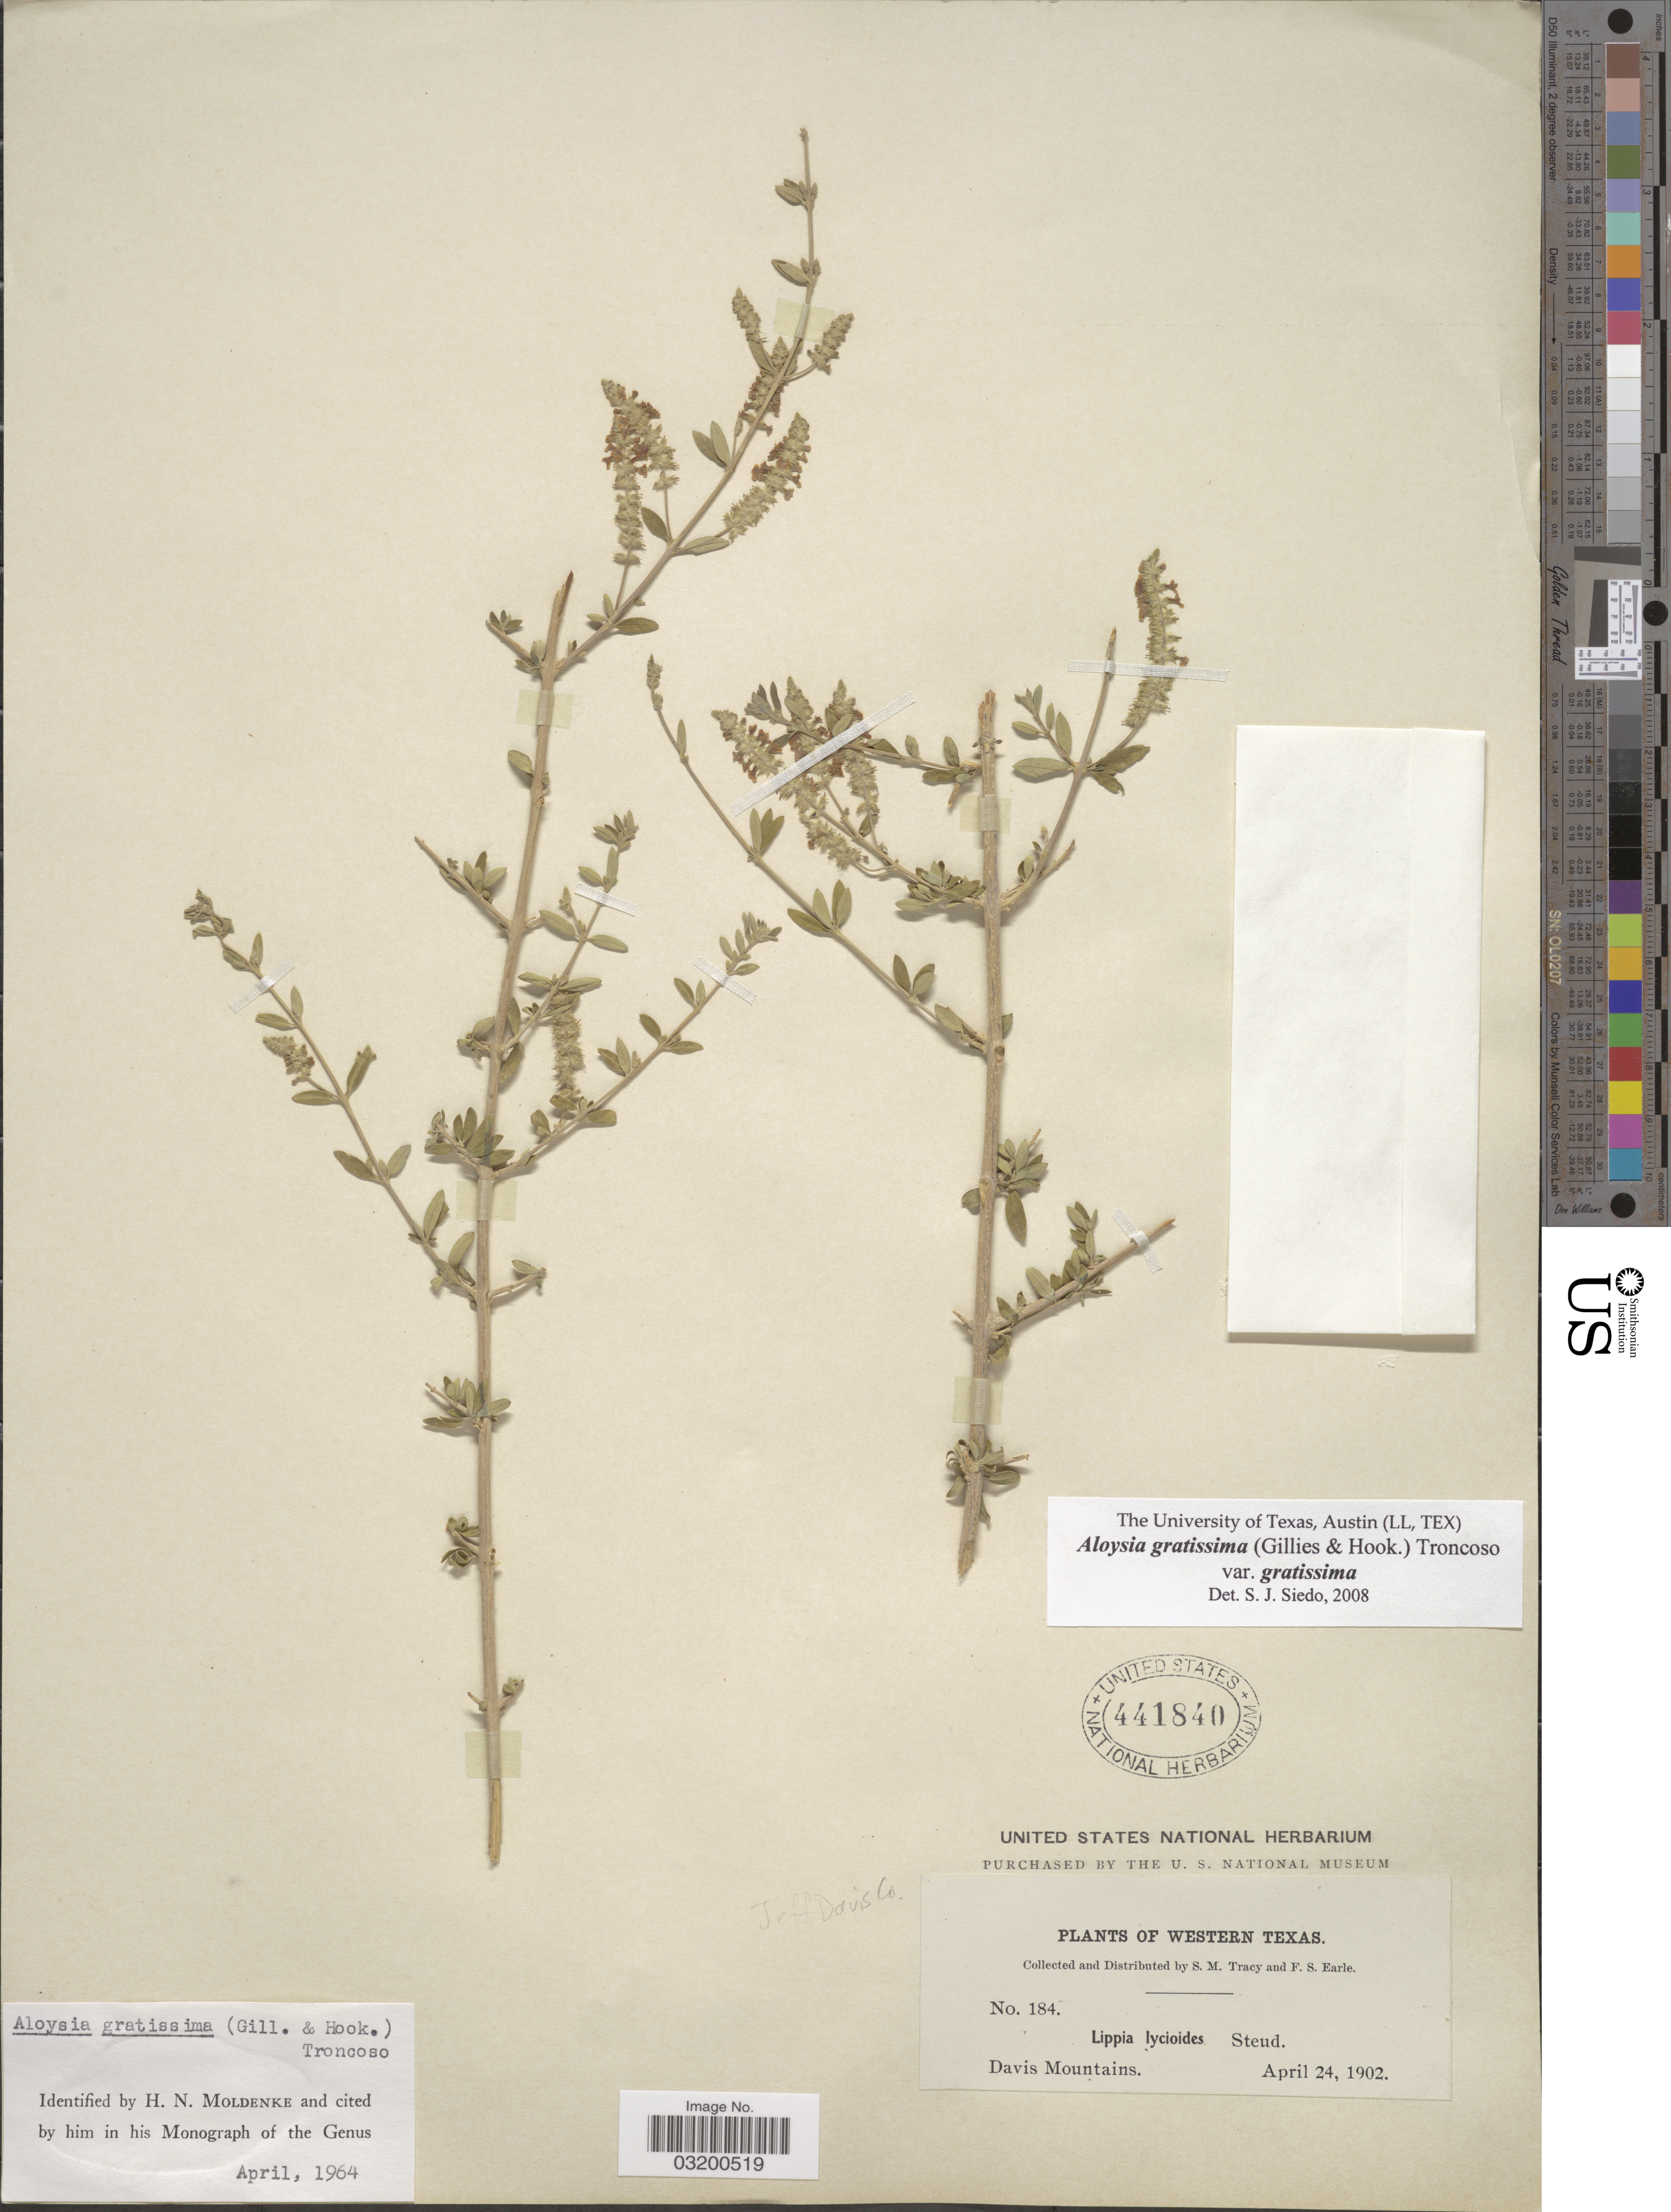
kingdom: Plantae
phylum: Tracheophyta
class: Magnoliopsida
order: Lamiales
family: Verbenaceae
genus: Aloysia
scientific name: Aloysia gratissima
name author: (Gillies & Hook.) Tronc.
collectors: S. M. Tracy & F. S. Earle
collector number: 184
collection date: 1902-04-24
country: United States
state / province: Texas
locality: Western Texas, Davis Mountains. Jeff Davis Co.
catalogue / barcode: US 441840